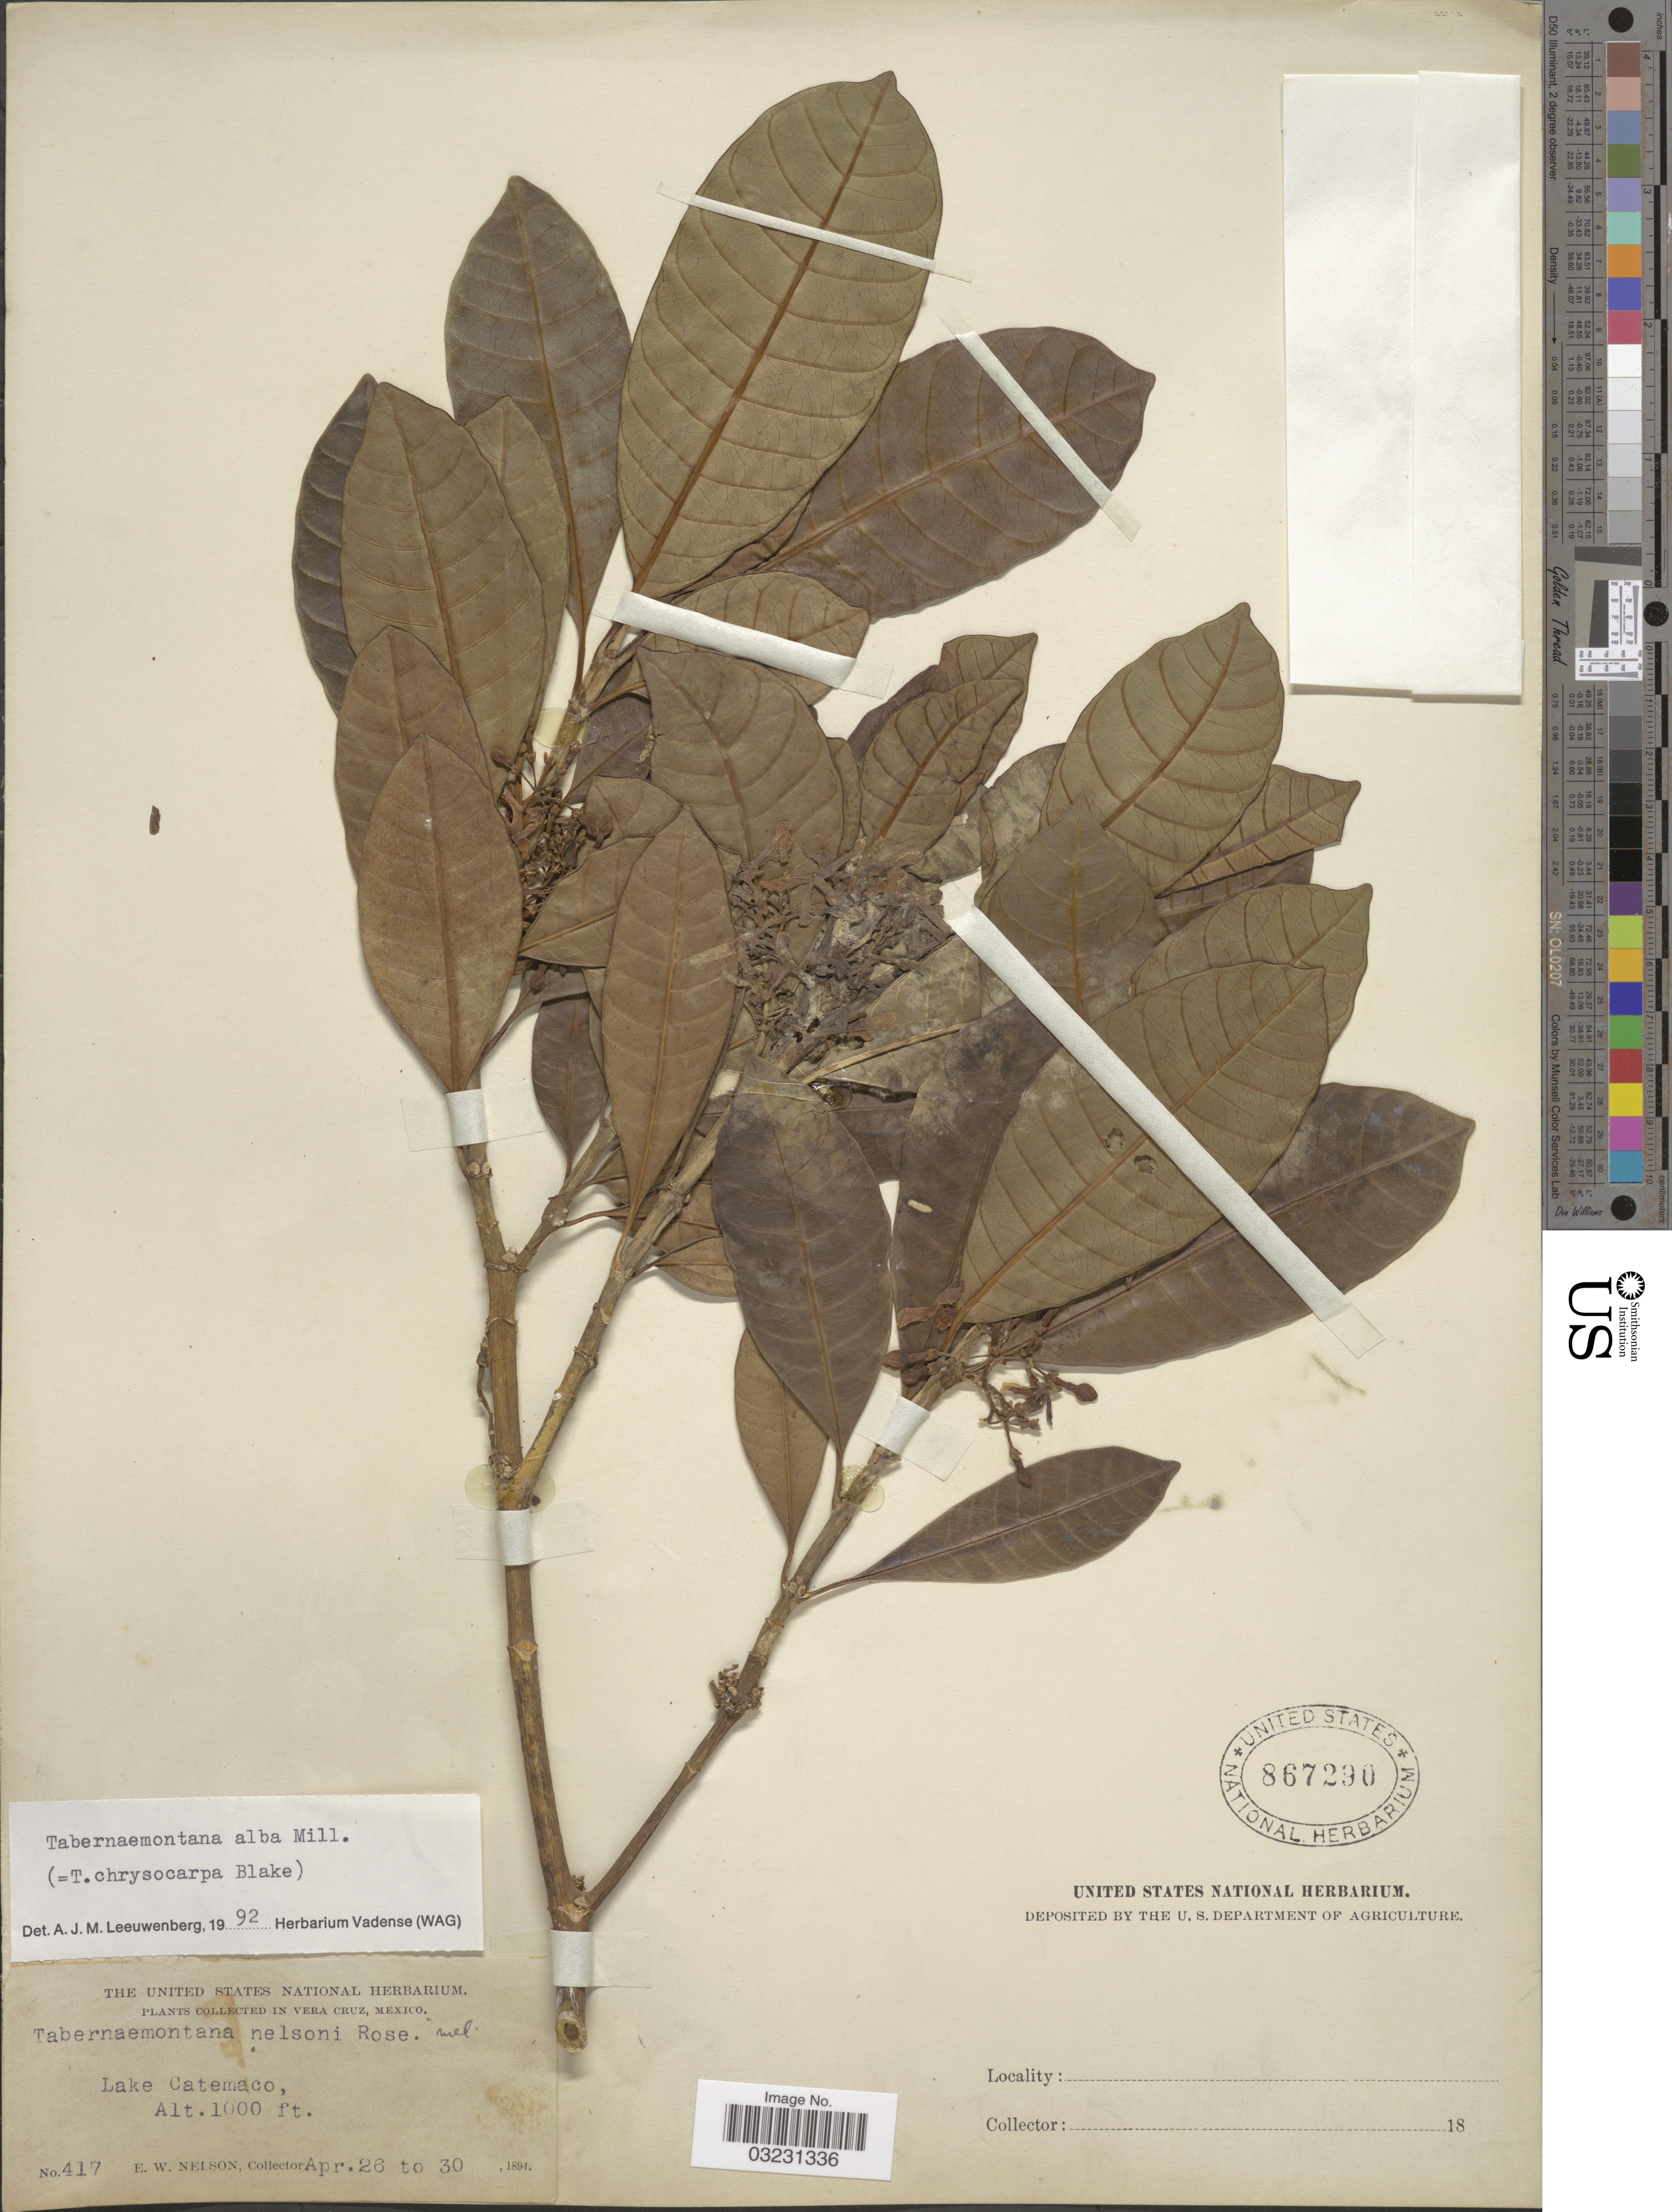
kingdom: Plantae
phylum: Tracheophyta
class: Magnoliopsida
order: Gentianales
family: Apocynaceae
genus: Tabernaemontana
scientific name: Tabernaemontana alba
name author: Mill.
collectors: E. W. Nelson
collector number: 417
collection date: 1894-04-26/1894-04-30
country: Mexico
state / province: Veracruz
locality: Vera Cruz, Lake Catemaco.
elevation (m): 305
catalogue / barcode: US 867290